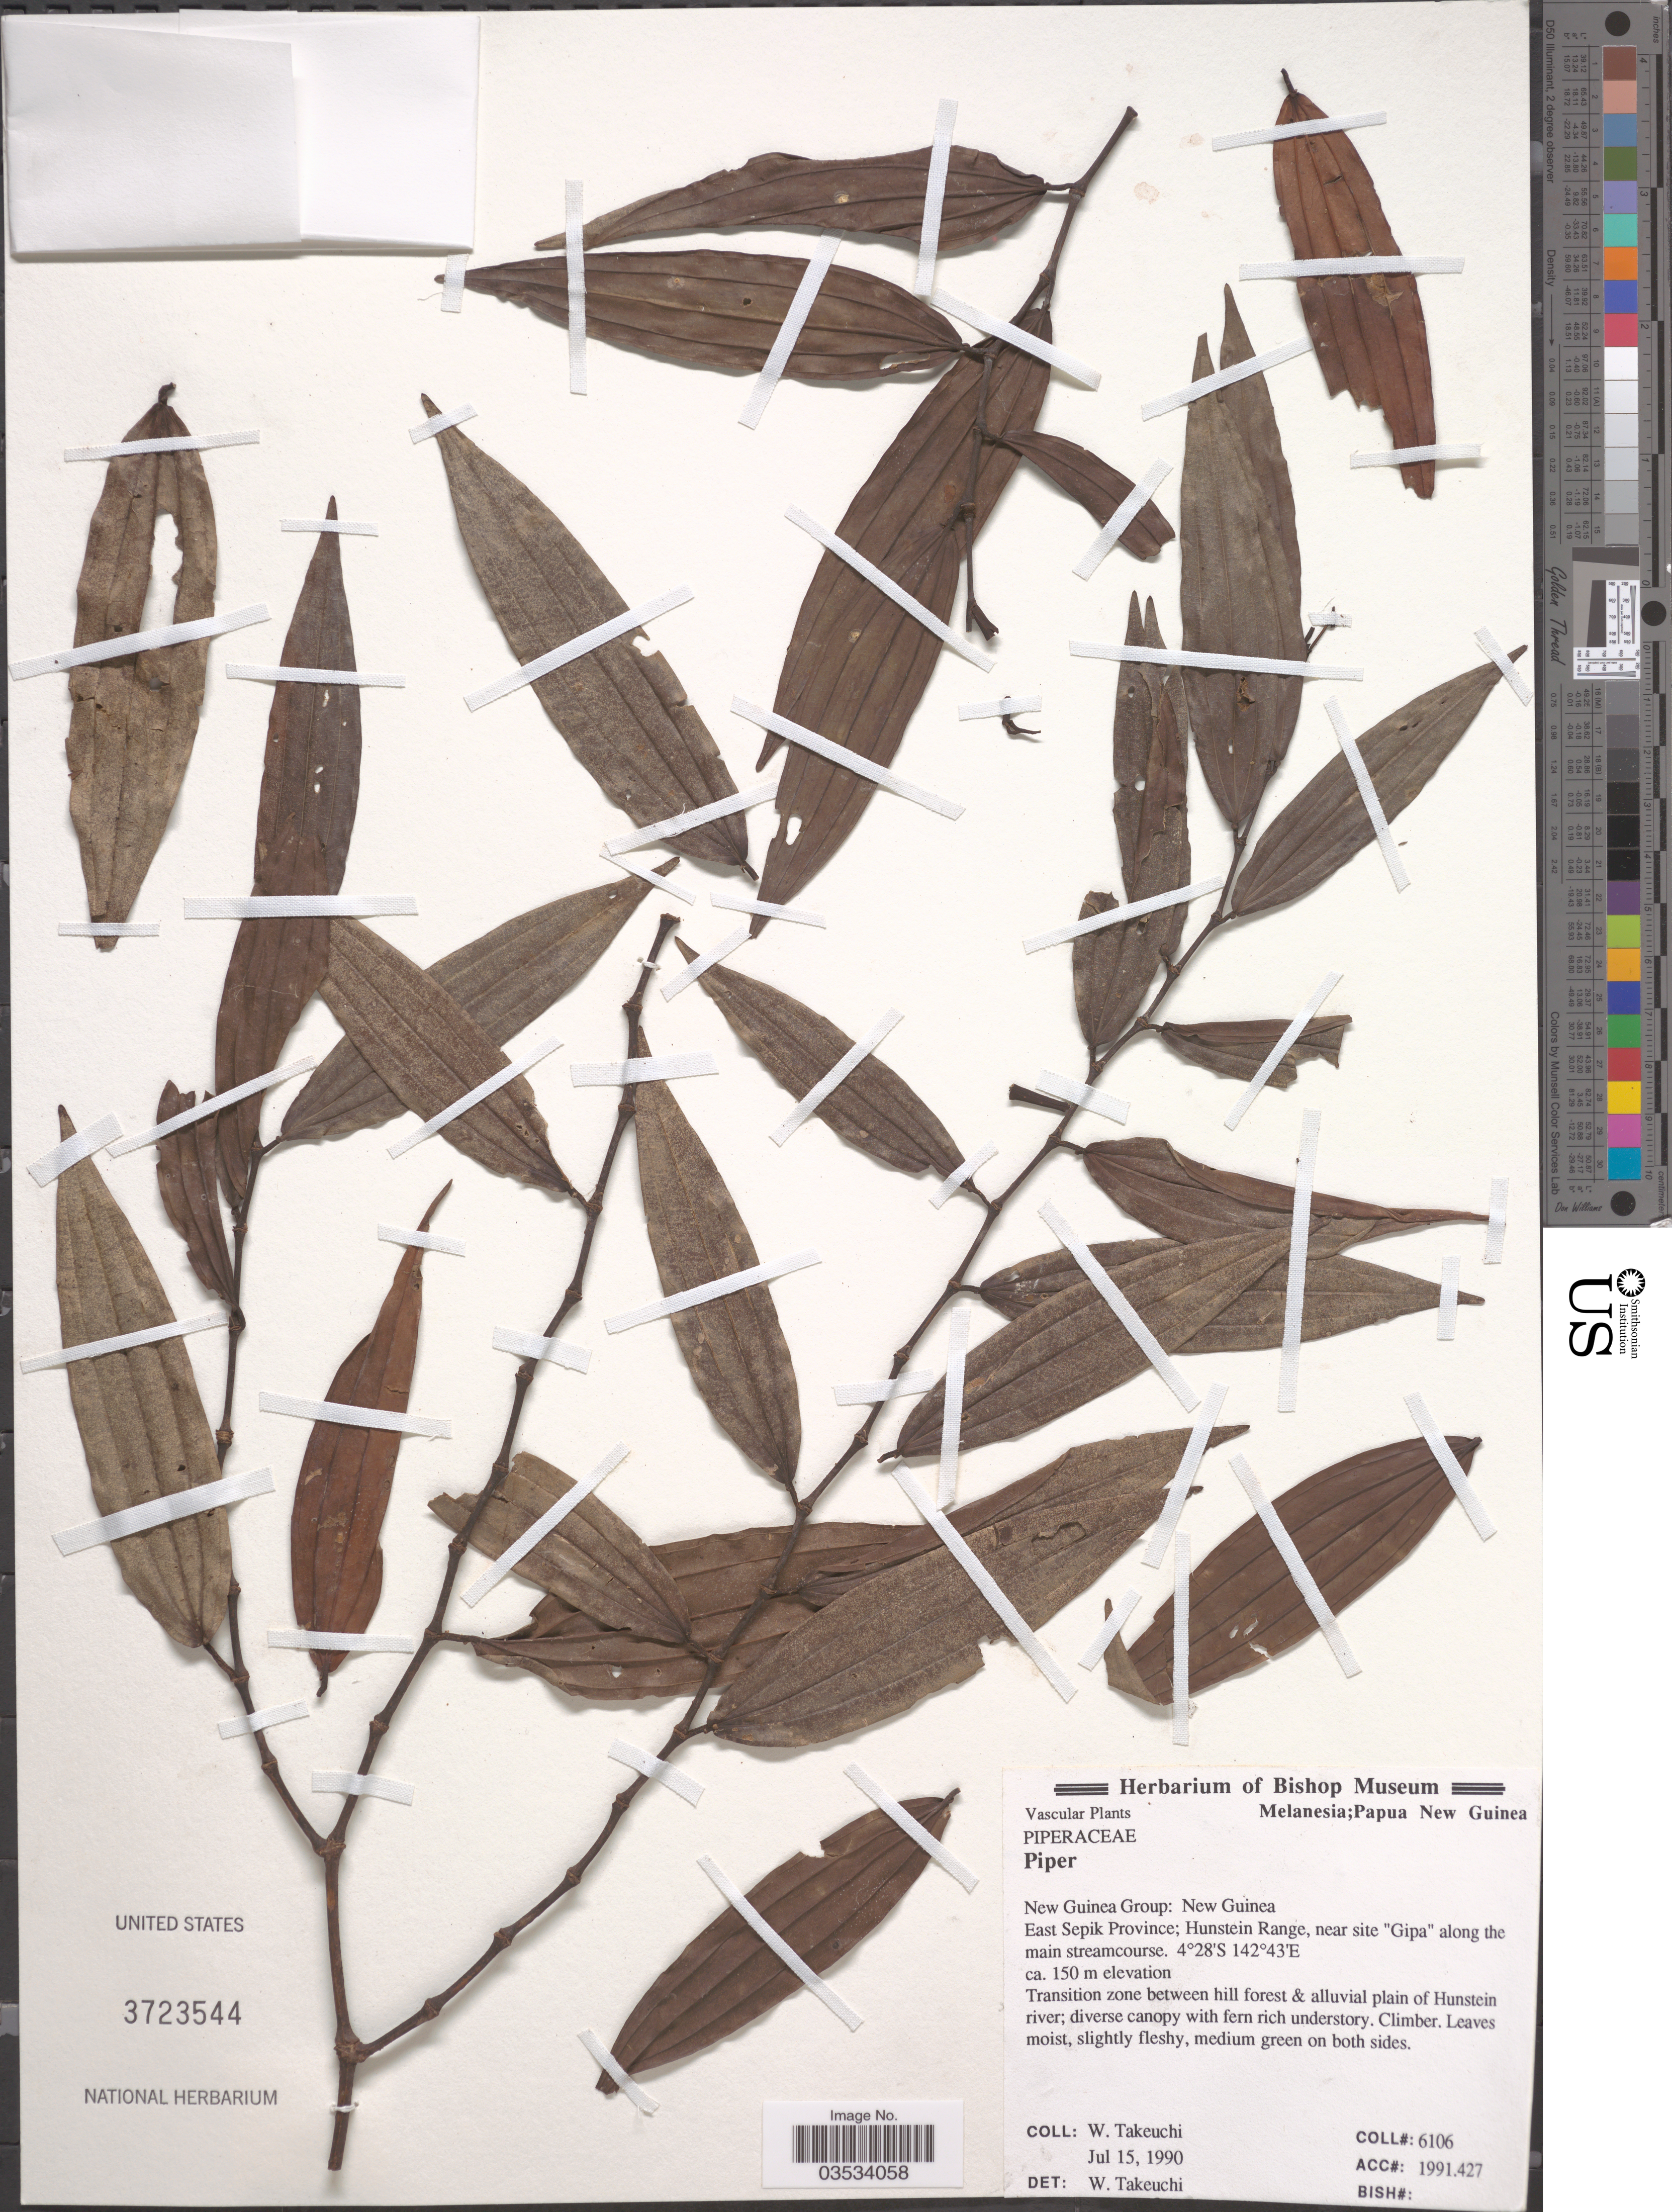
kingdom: Plantae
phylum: Tracheophyta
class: Magnoliopsida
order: Piperales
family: Piperaceae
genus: Piper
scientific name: Piper sp.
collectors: W. Takeuchi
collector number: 6106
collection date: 1990-07-15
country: Papua New Guinea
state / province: East Sepik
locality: New Guinea Group: New Guinea. Hunstein Range, near site 'Gipa' along the main streamcourse. Transition zone between hill forest & alluvial plain of Hunstein river.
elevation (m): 150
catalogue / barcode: US 3723544